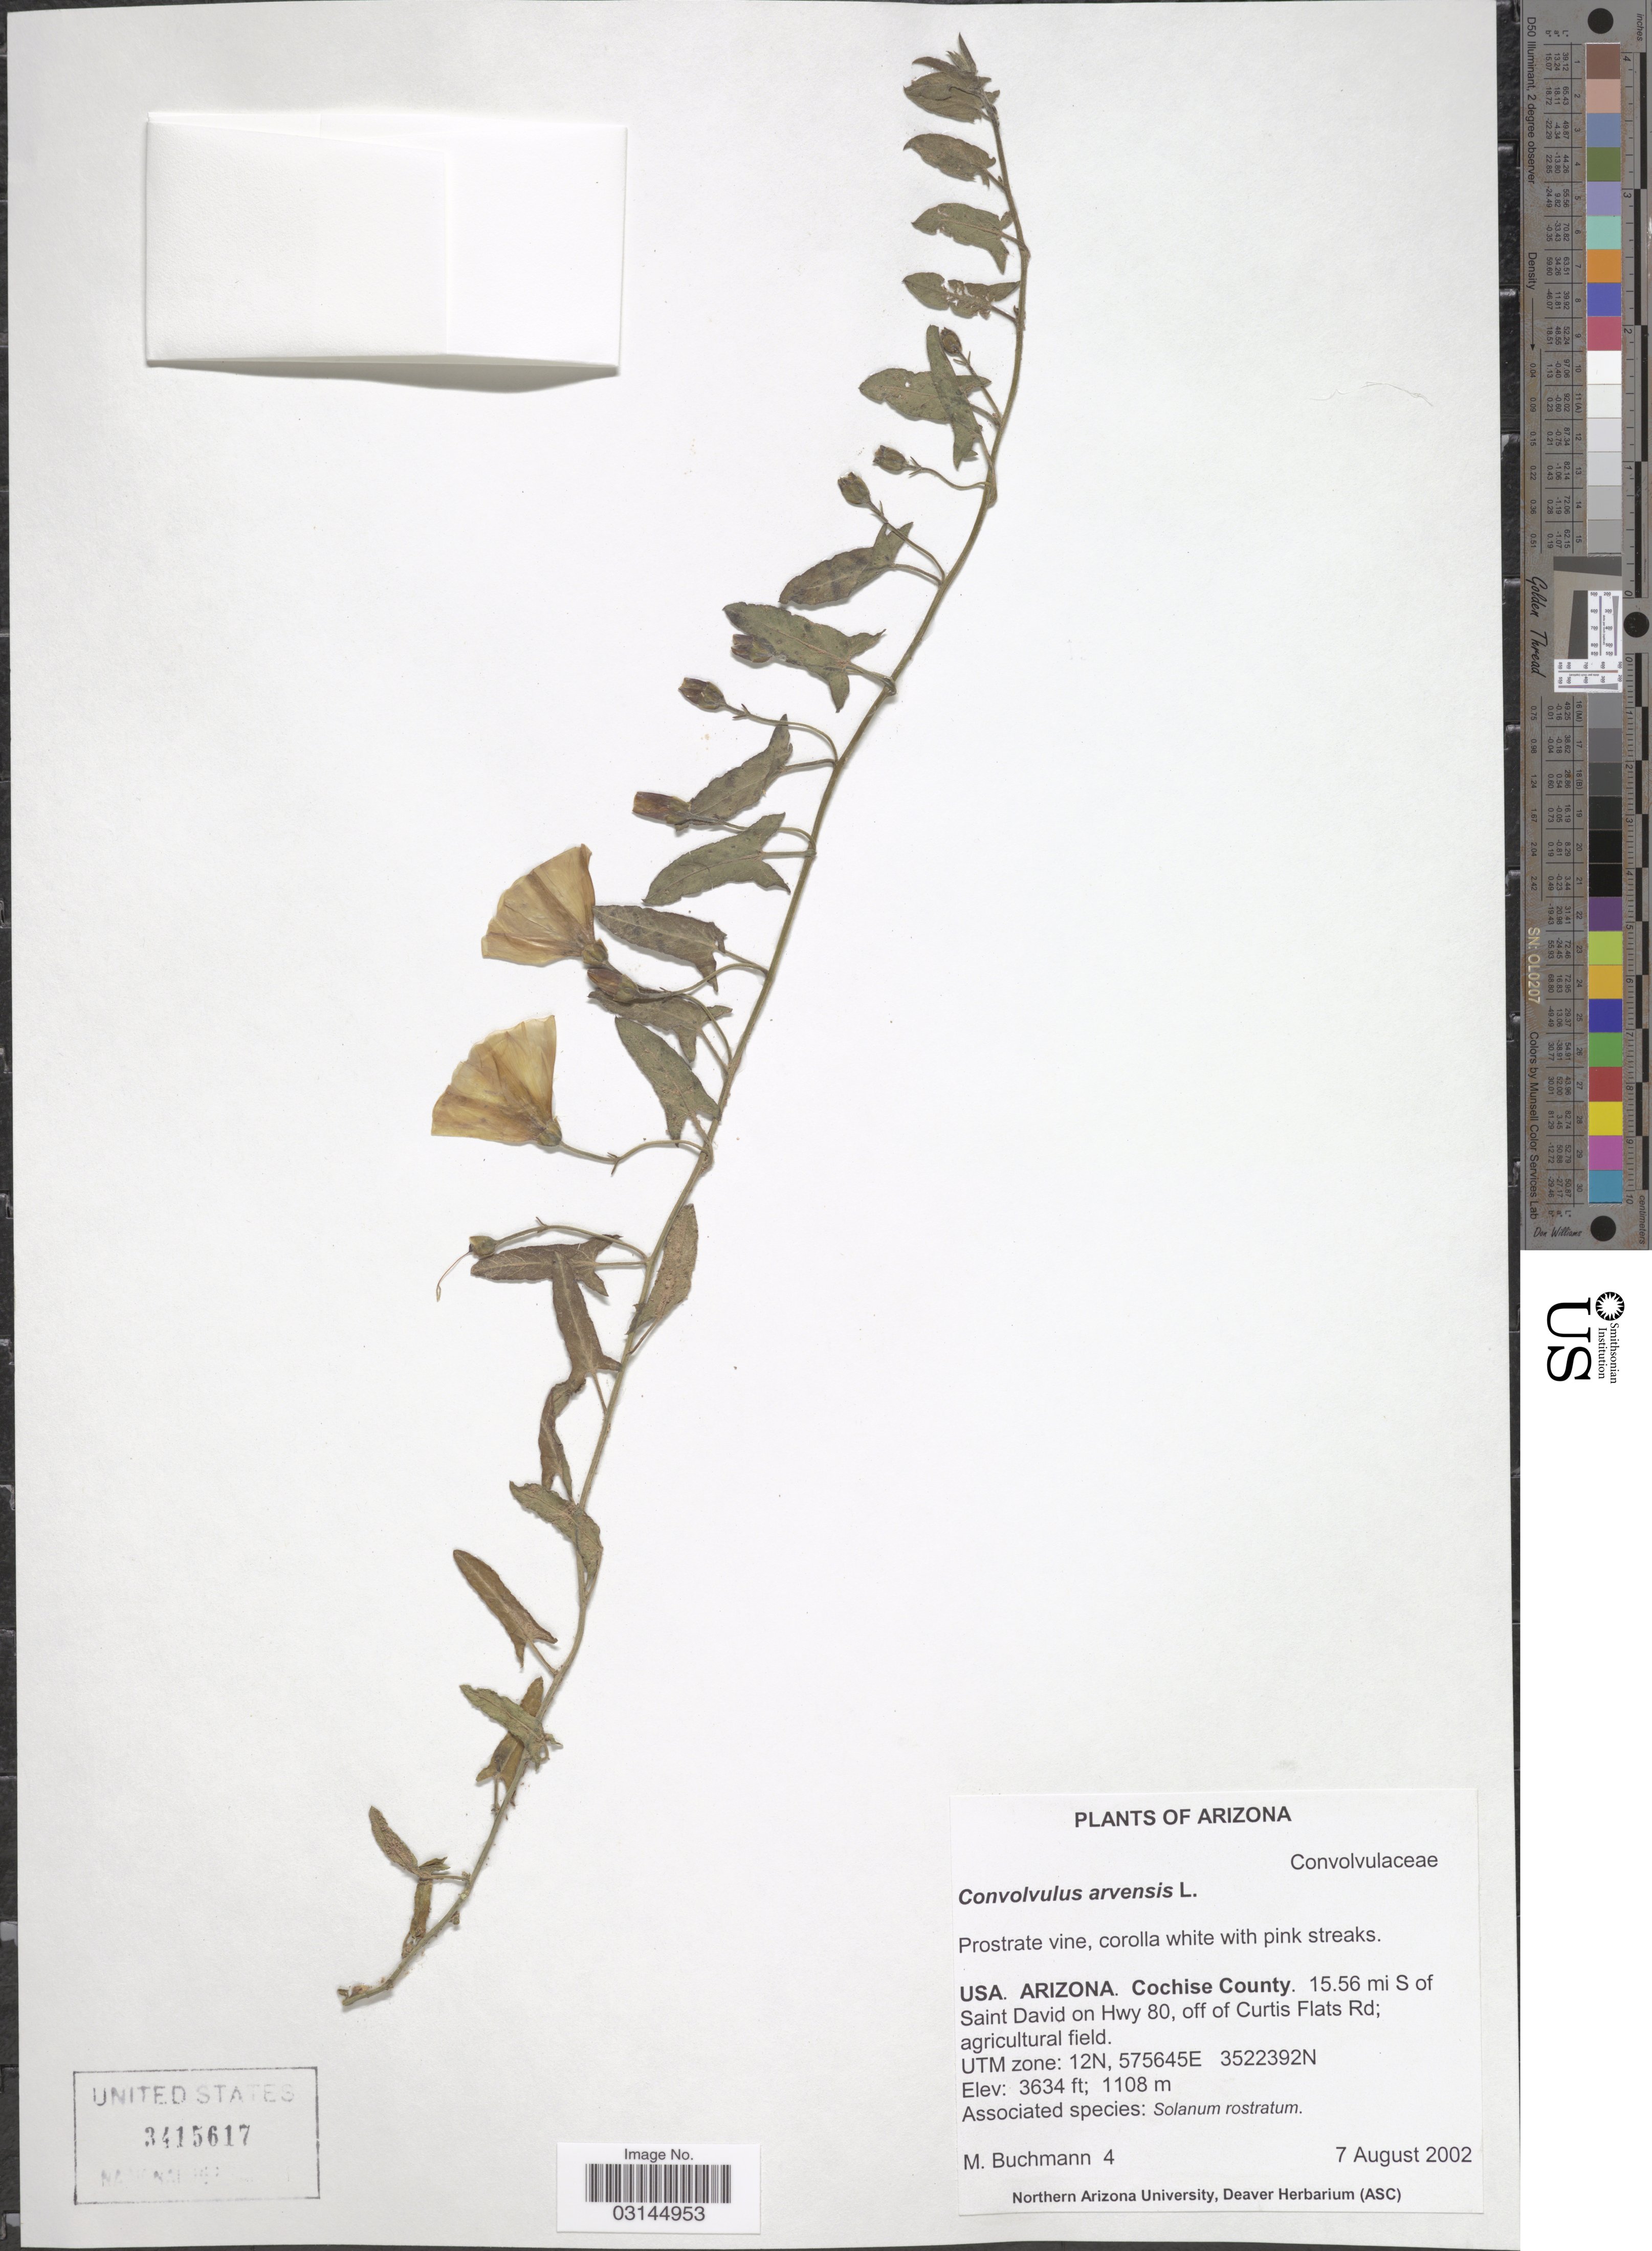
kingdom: Plantae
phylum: Tracheophyta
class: Magnoliopsida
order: Solanales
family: Convolvulaceae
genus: Convolvulus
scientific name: Convolvulus arvensis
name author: L.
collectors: M. Buchmann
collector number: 4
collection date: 2002-08-07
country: United States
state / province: Arizona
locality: Cochise County. 15.56 mi S of Saint David on Hwy 80, off of Curtis Flats Rd; agricultural field. UTM zone: 12N. [unsure placement]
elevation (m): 1108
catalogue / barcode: US 3415617